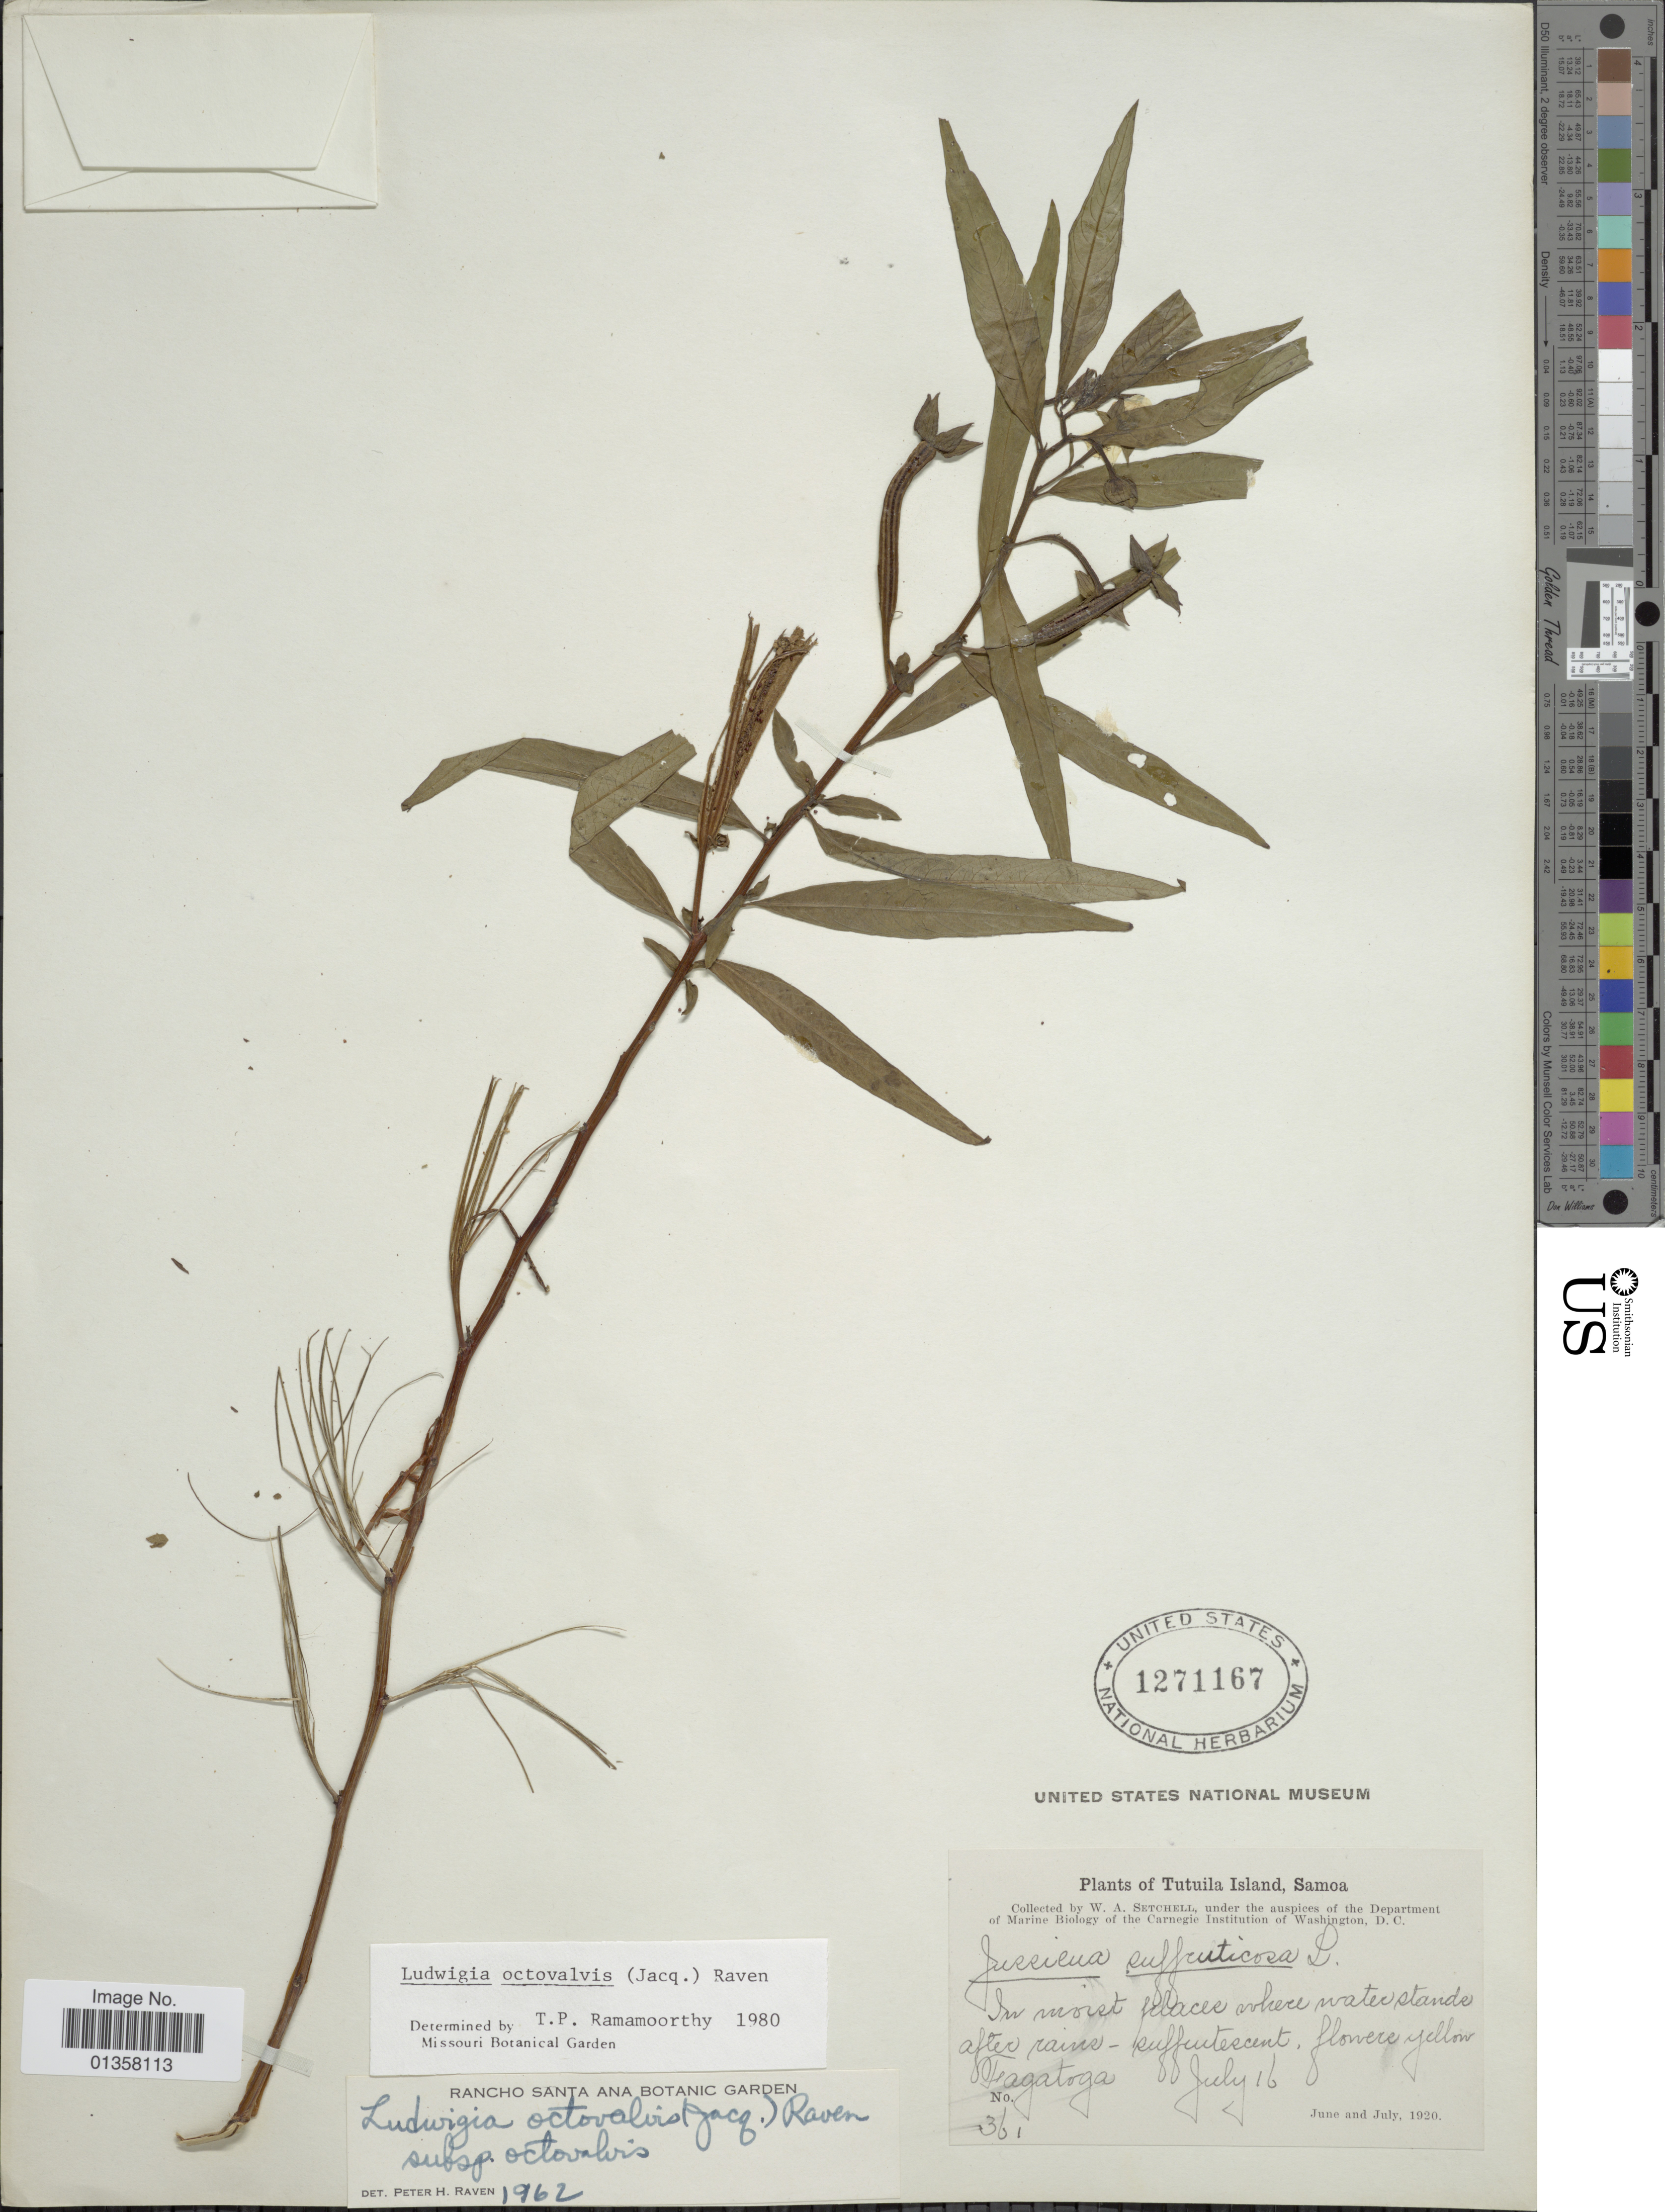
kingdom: Plantae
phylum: Tracheophyta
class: Magnoliopsida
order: Myrtales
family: Onagraceae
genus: Ludwigia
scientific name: Ludwigia octovalvis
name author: (Jacq.) P.H. Raven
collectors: W. Setchell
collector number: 361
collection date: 1920-06/1920-07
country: American Samoa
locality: Tutuila Island, Samoa, Fagatoga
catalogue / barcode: US 1271167